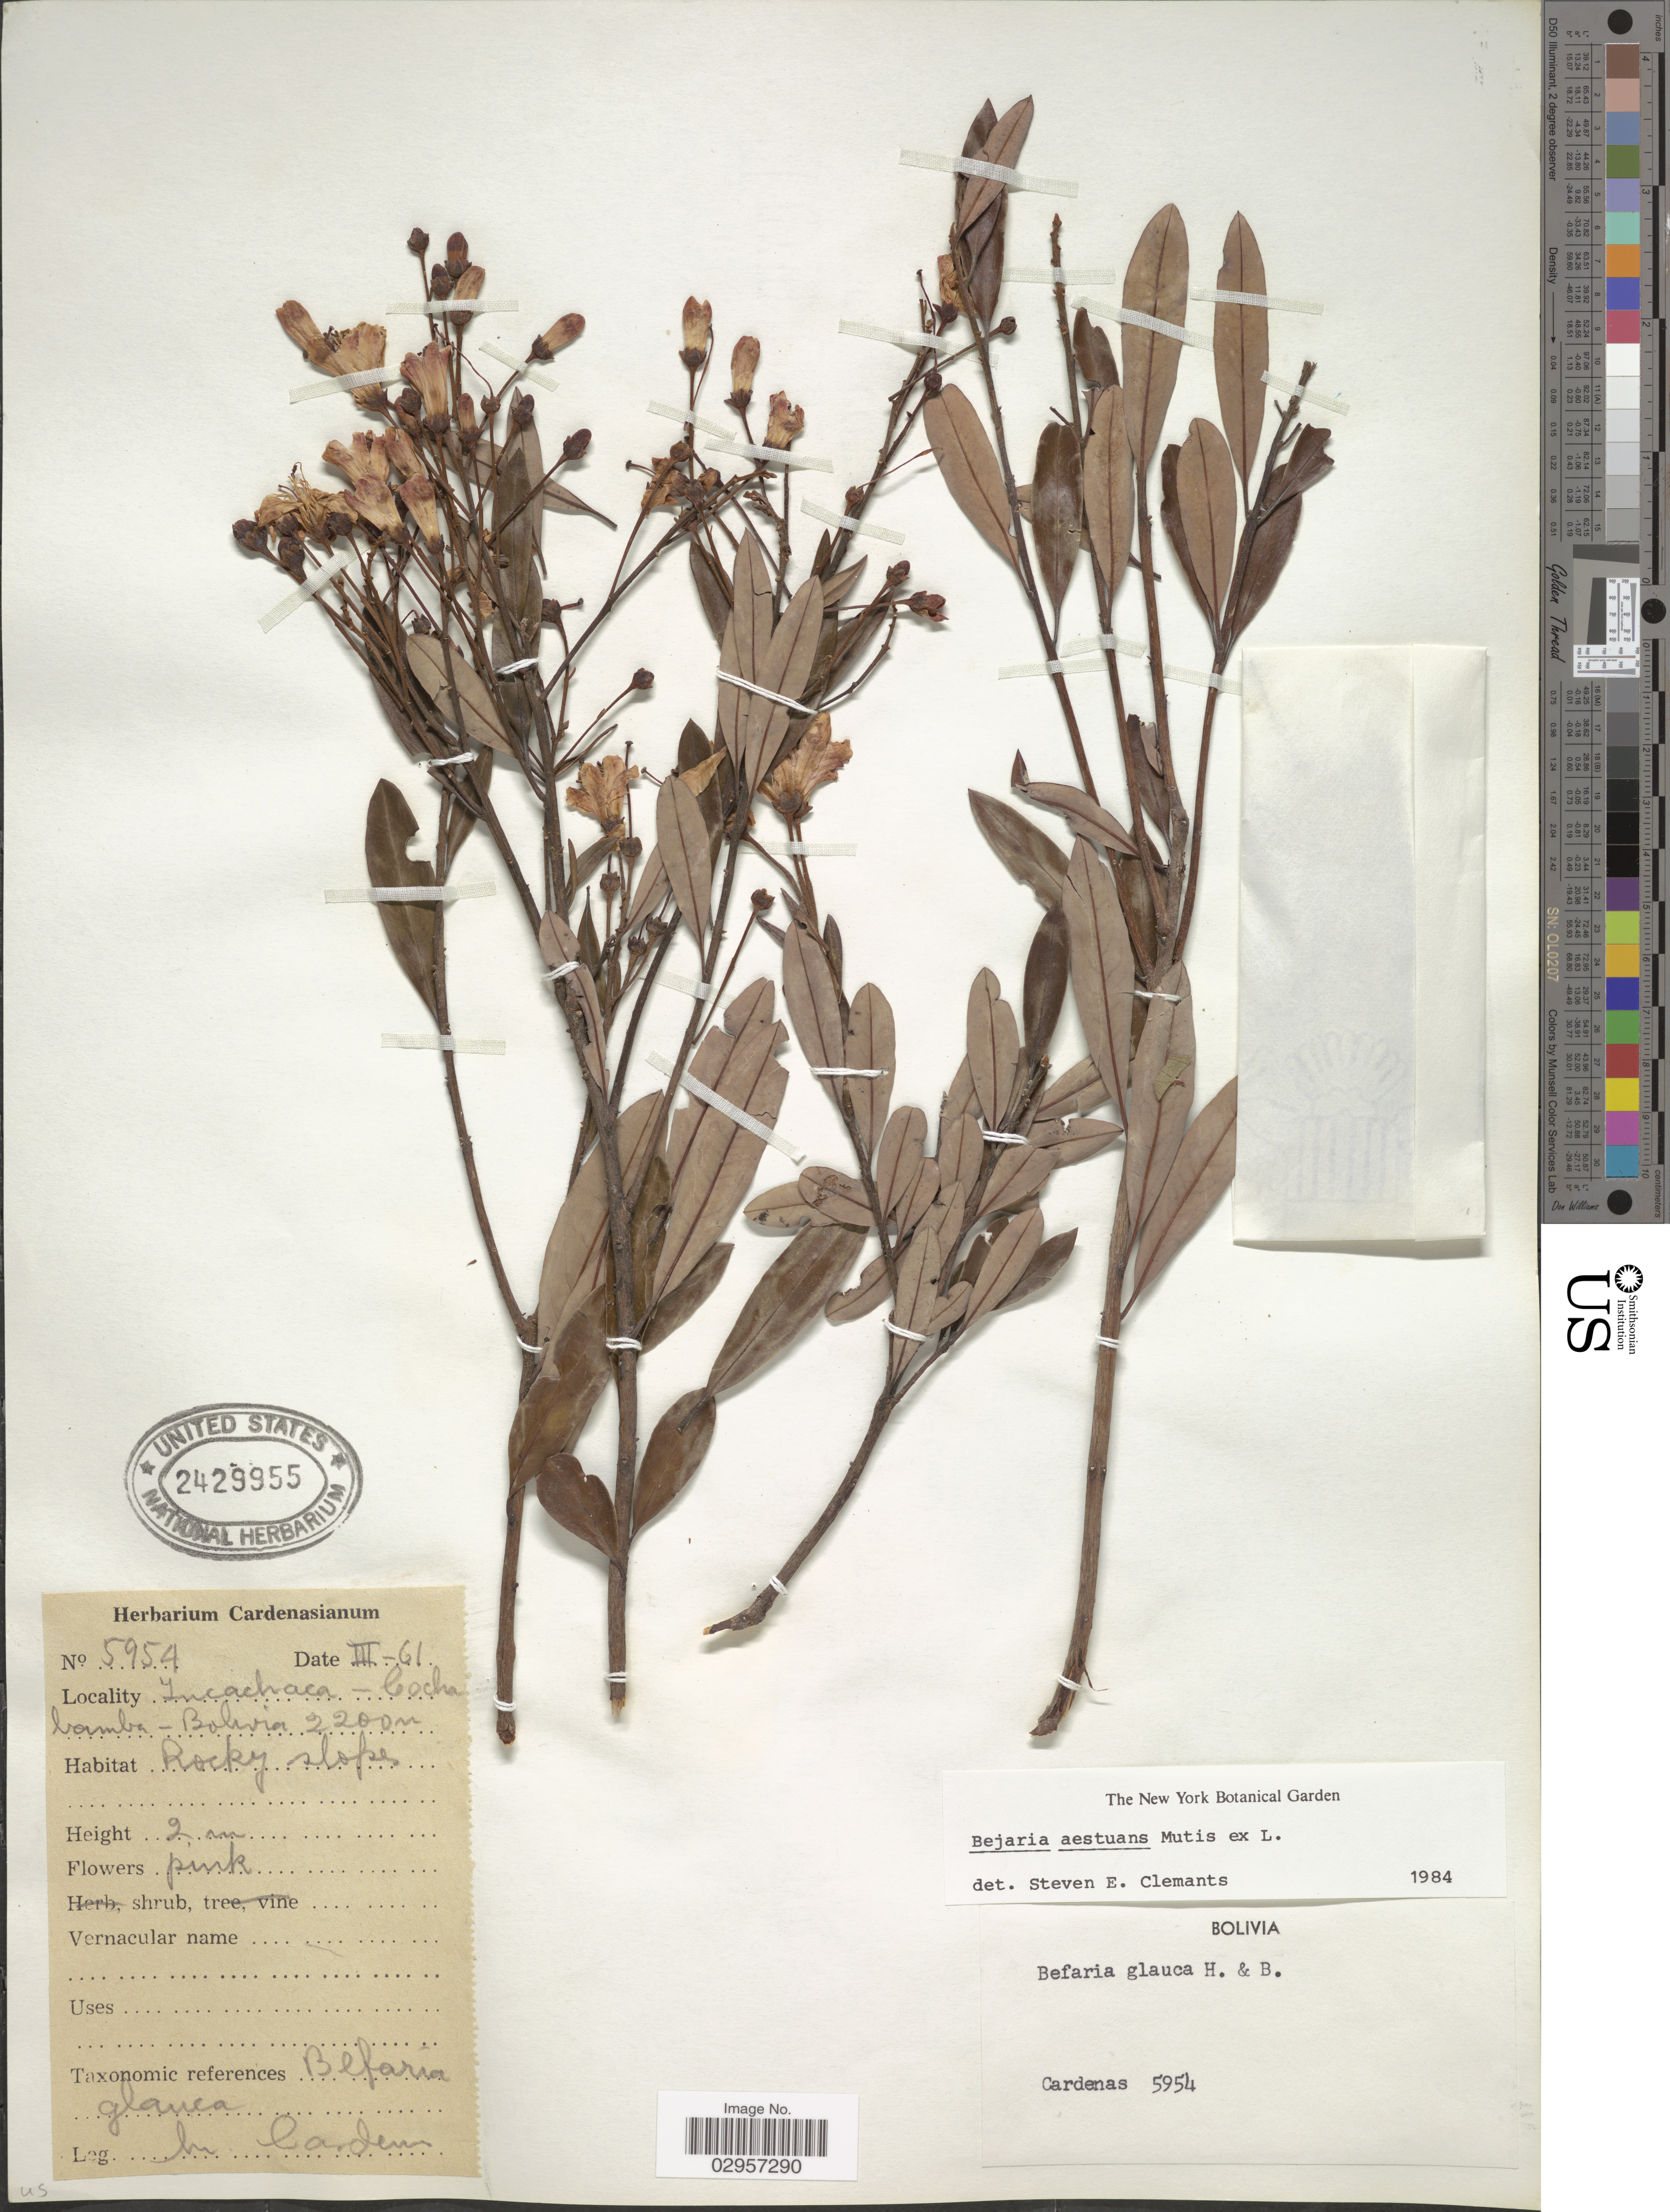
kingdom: Plantae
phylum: Tracheophyta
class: Magnoliopsida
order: Ericales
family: Ericaceae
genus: Befaria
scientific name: Befaria aestuans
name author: Mutis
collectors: M. Cárdenas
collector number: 5954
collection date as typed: Transcribed d/m/y: /3/61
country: Bolivia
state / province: Cochabamba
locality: Incachaca - Cochabamba.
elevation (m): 2200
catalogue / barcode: US 2429955